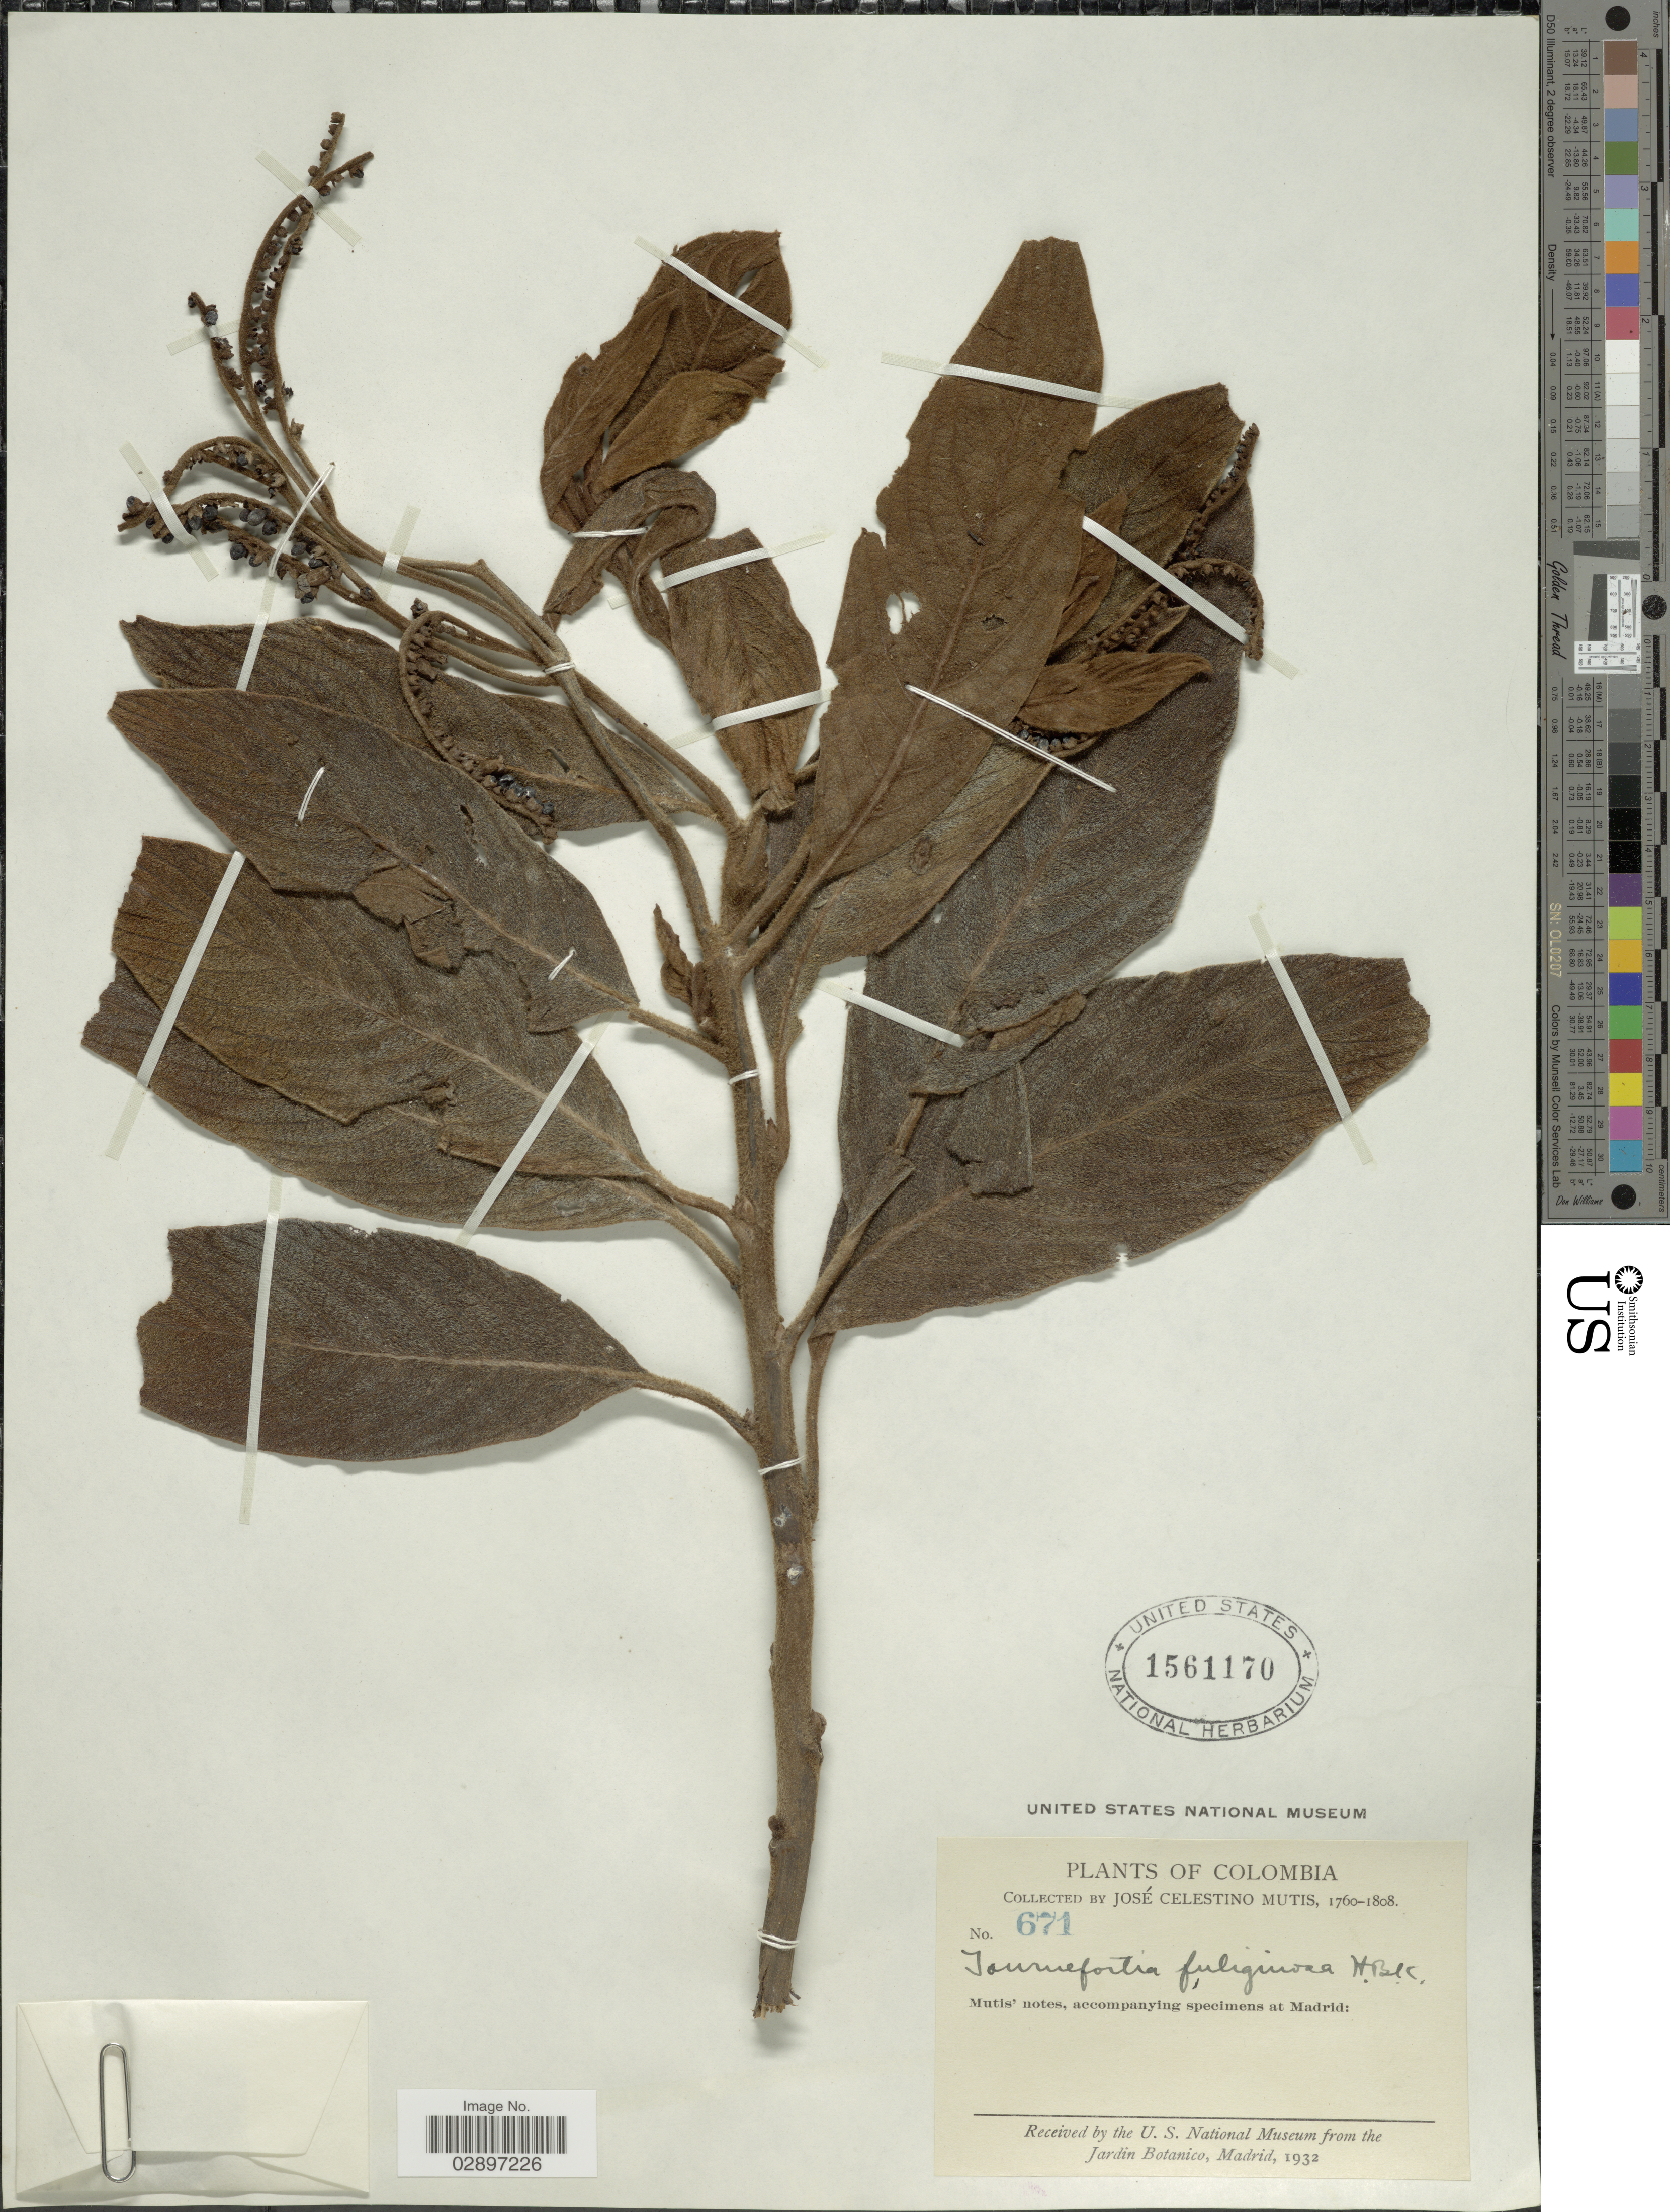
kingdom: Plantae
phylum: Tracheophyta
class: Magnoliopsida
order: Boraginales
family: Heliotropiaceae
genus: Tournefortia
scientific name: Tournefortia fuliginosa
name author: Kunth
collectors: J. C. B. Mutis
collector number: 671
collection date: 1760/1808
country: Colombia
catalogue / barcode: US 1561170